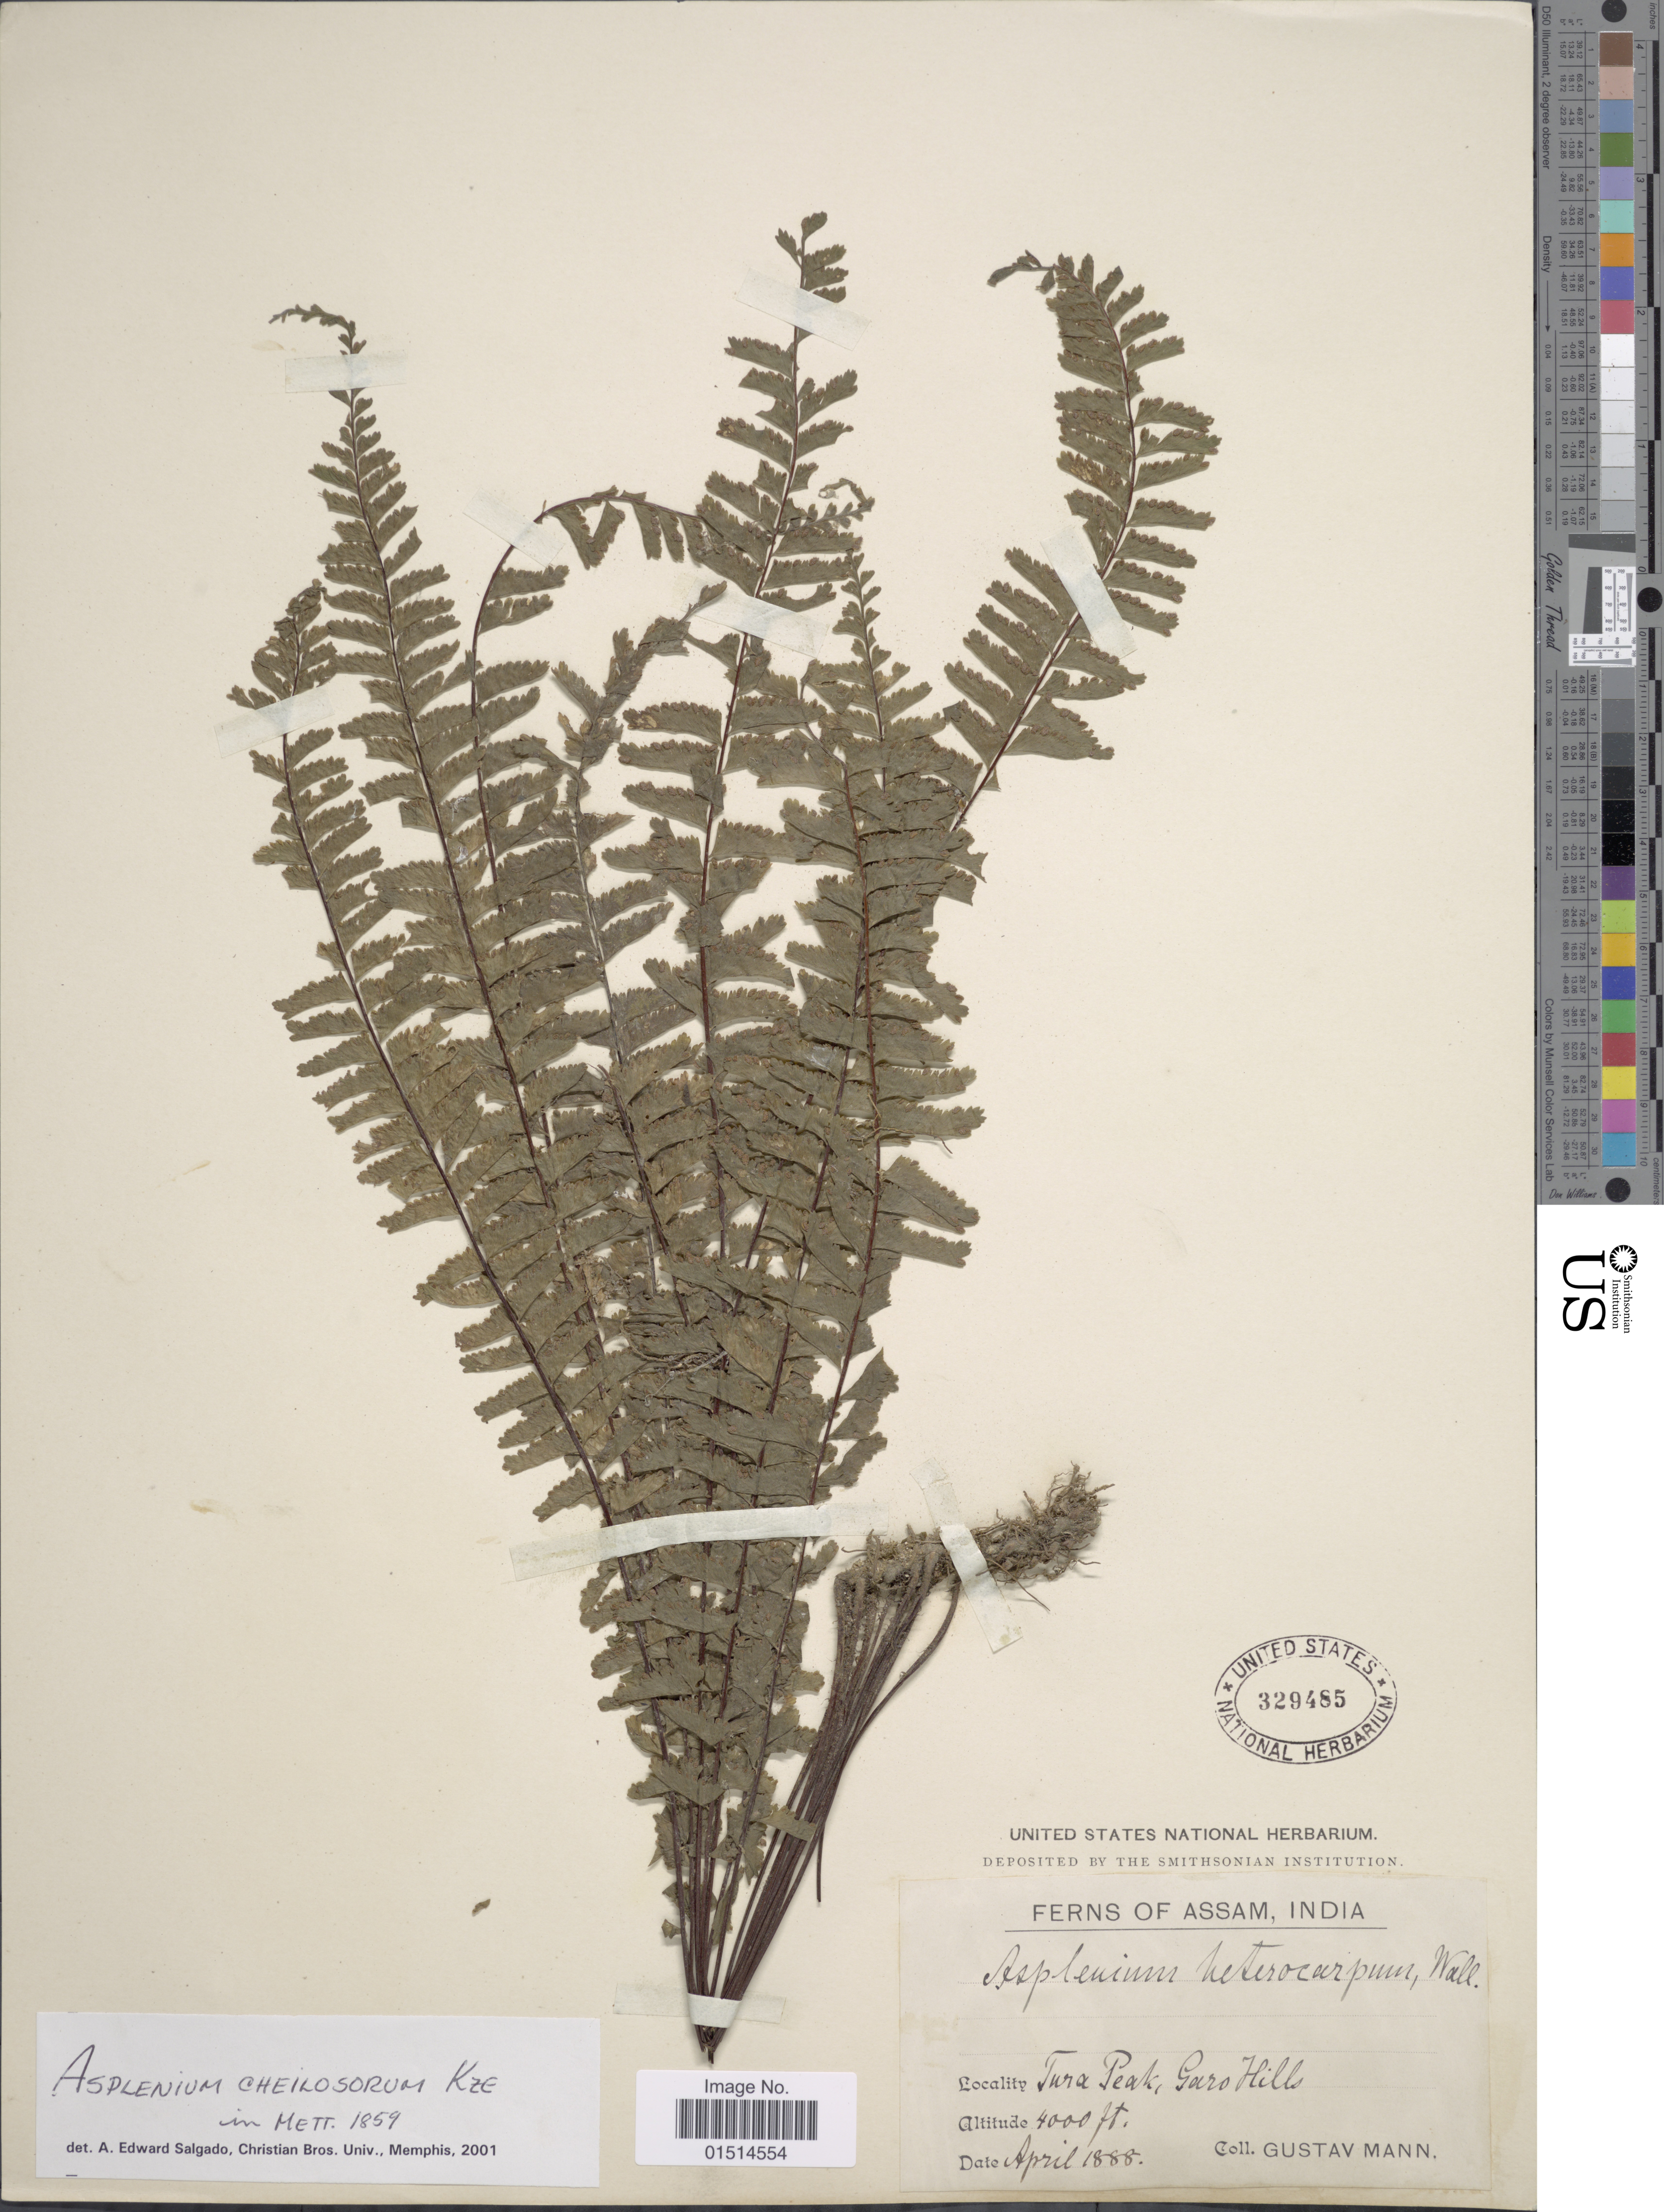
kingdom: Plantae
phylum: Tracheophyta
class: Polypodiopsida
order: Polypodiales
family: Aspleniaceae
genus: Asplenium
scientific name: Asplenium cheilosorum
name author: Kunze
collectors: G. Mann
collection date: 1888-04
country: India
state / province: Meghalaya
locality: Assam, Tura Peak, Garo Hills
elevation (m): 1219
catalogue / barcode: US 329485